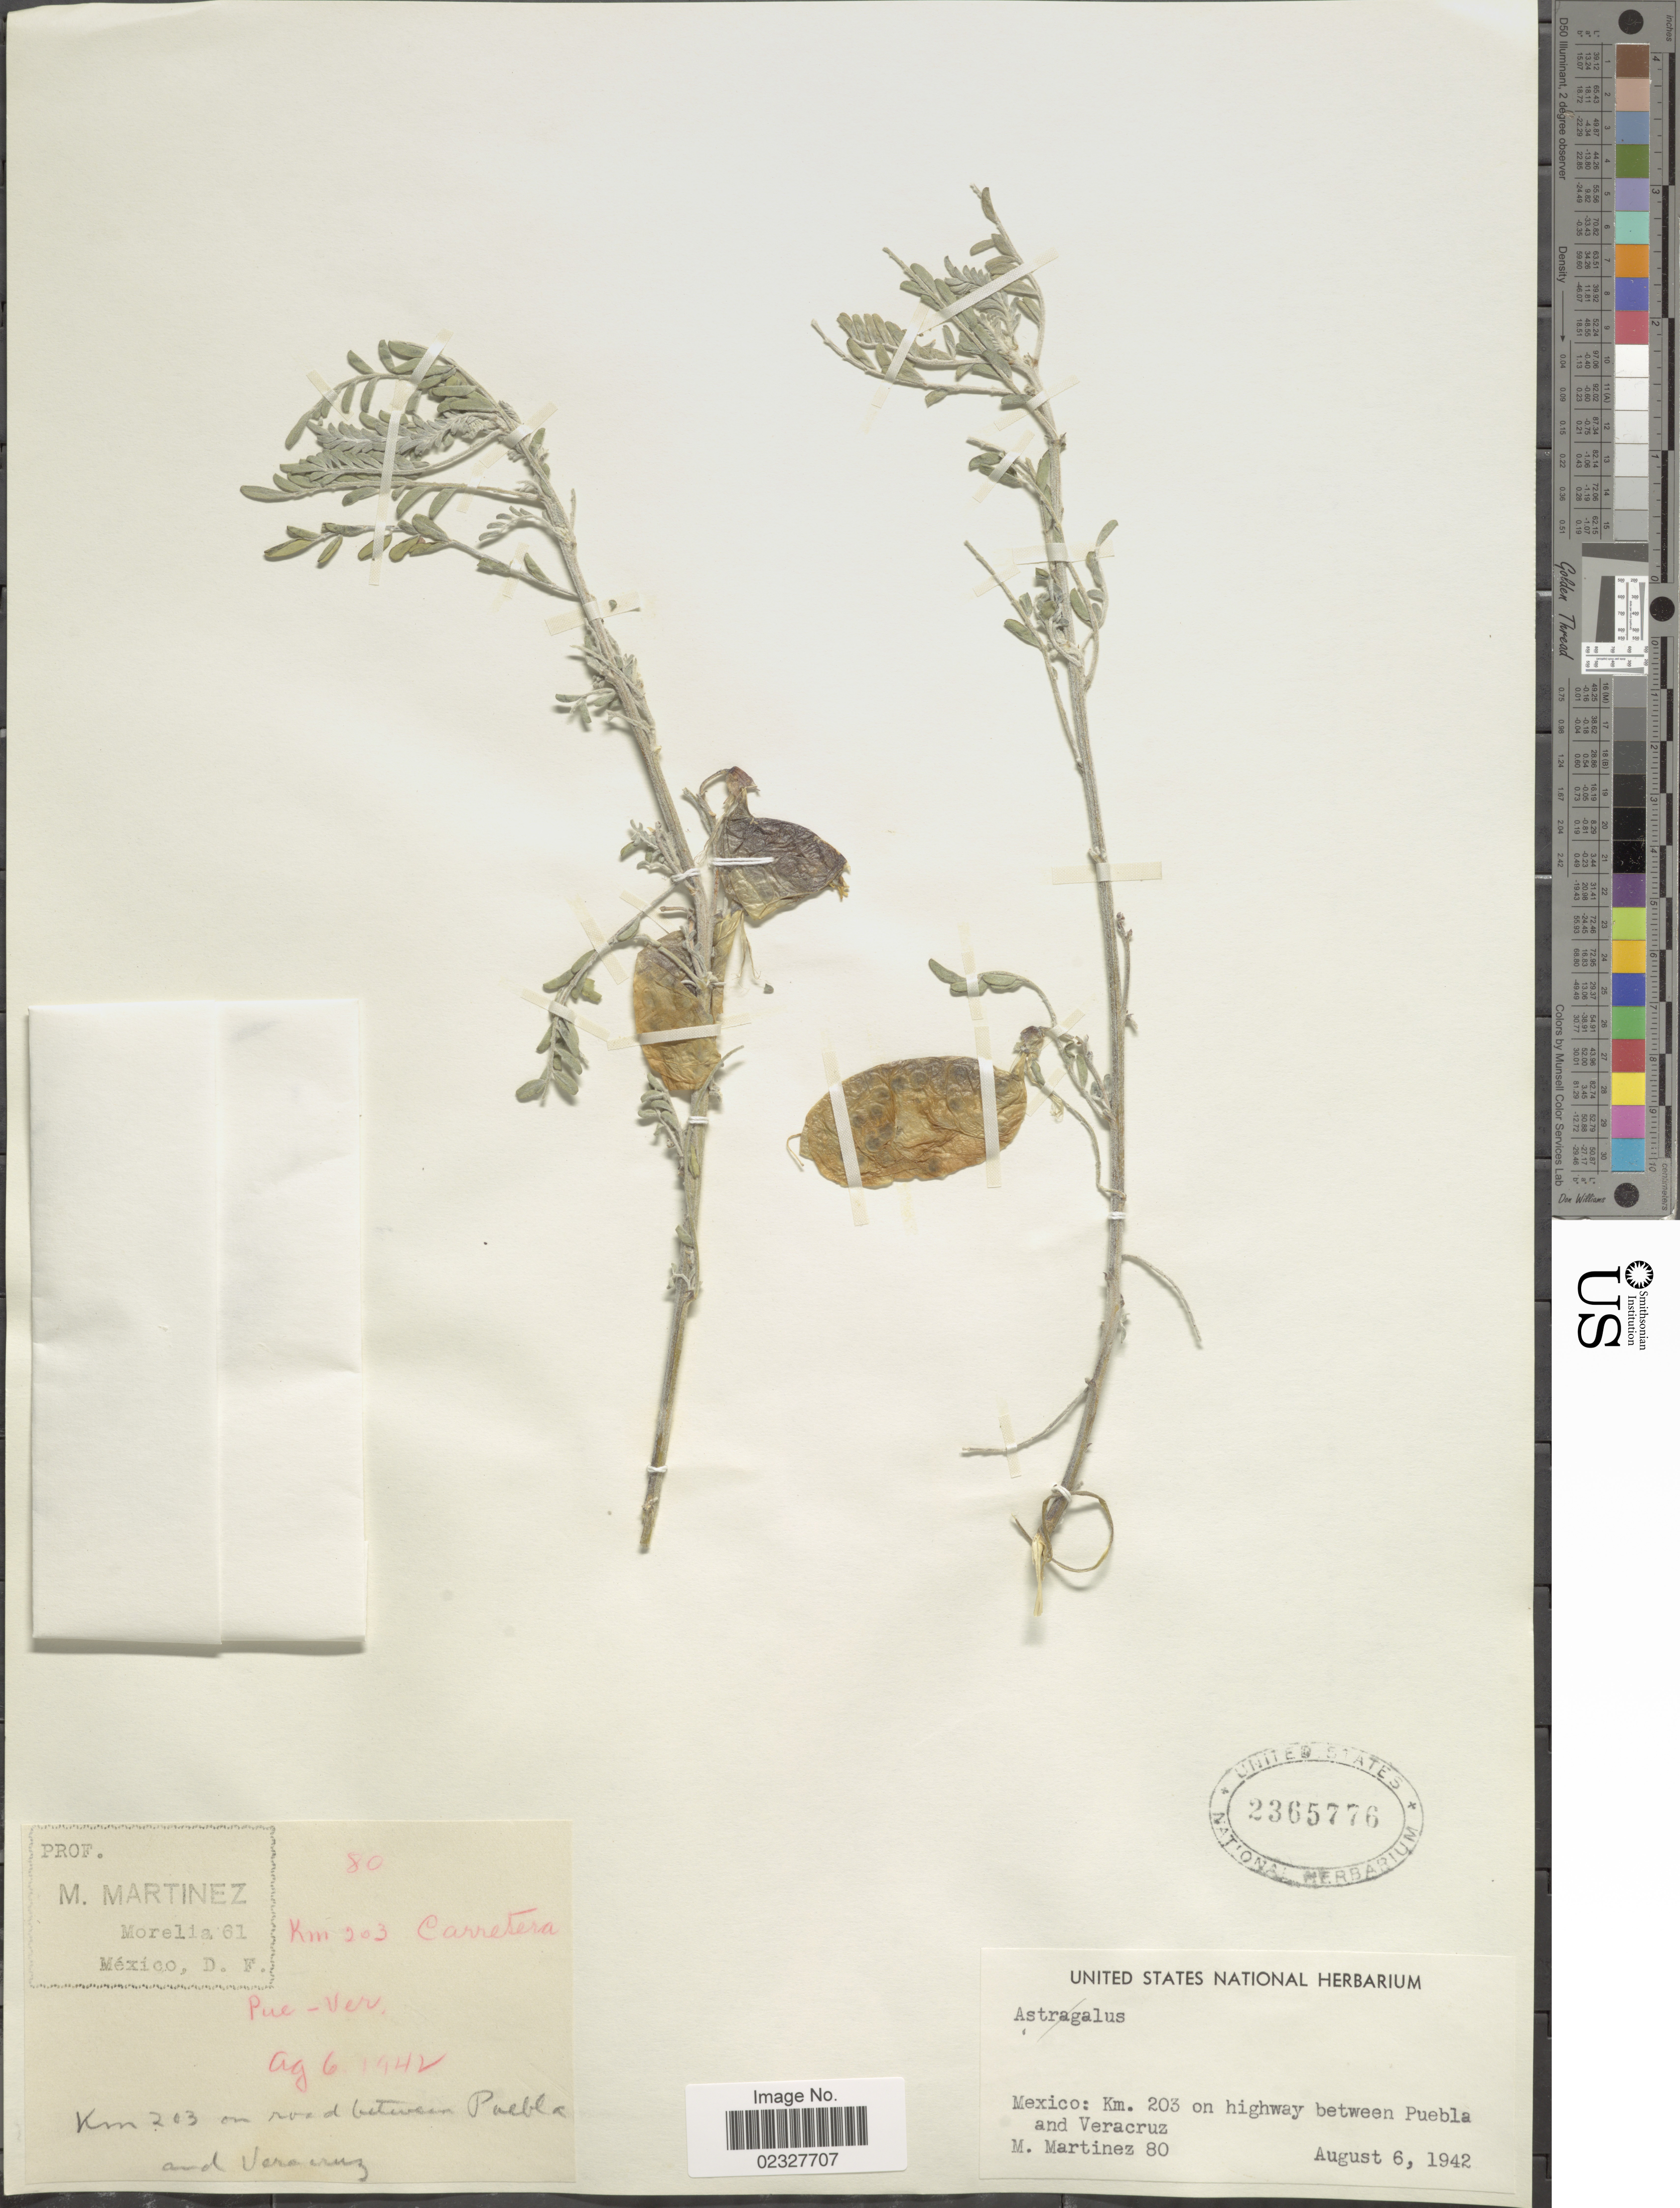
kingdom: Plantae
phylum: Tracheophyta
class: Magnoliopsida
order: Fabales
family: Fabaceae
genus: Sutherlandia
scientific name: Sutherlandia frutescens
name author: (L.) R. Br. ex W.T. Aiton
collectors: M. Martinez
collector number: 80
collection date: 1942-08-06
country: Mexico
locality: Mexico: Km. 203 on highway between Puebla and Veracruz.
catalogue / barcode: US 2365776